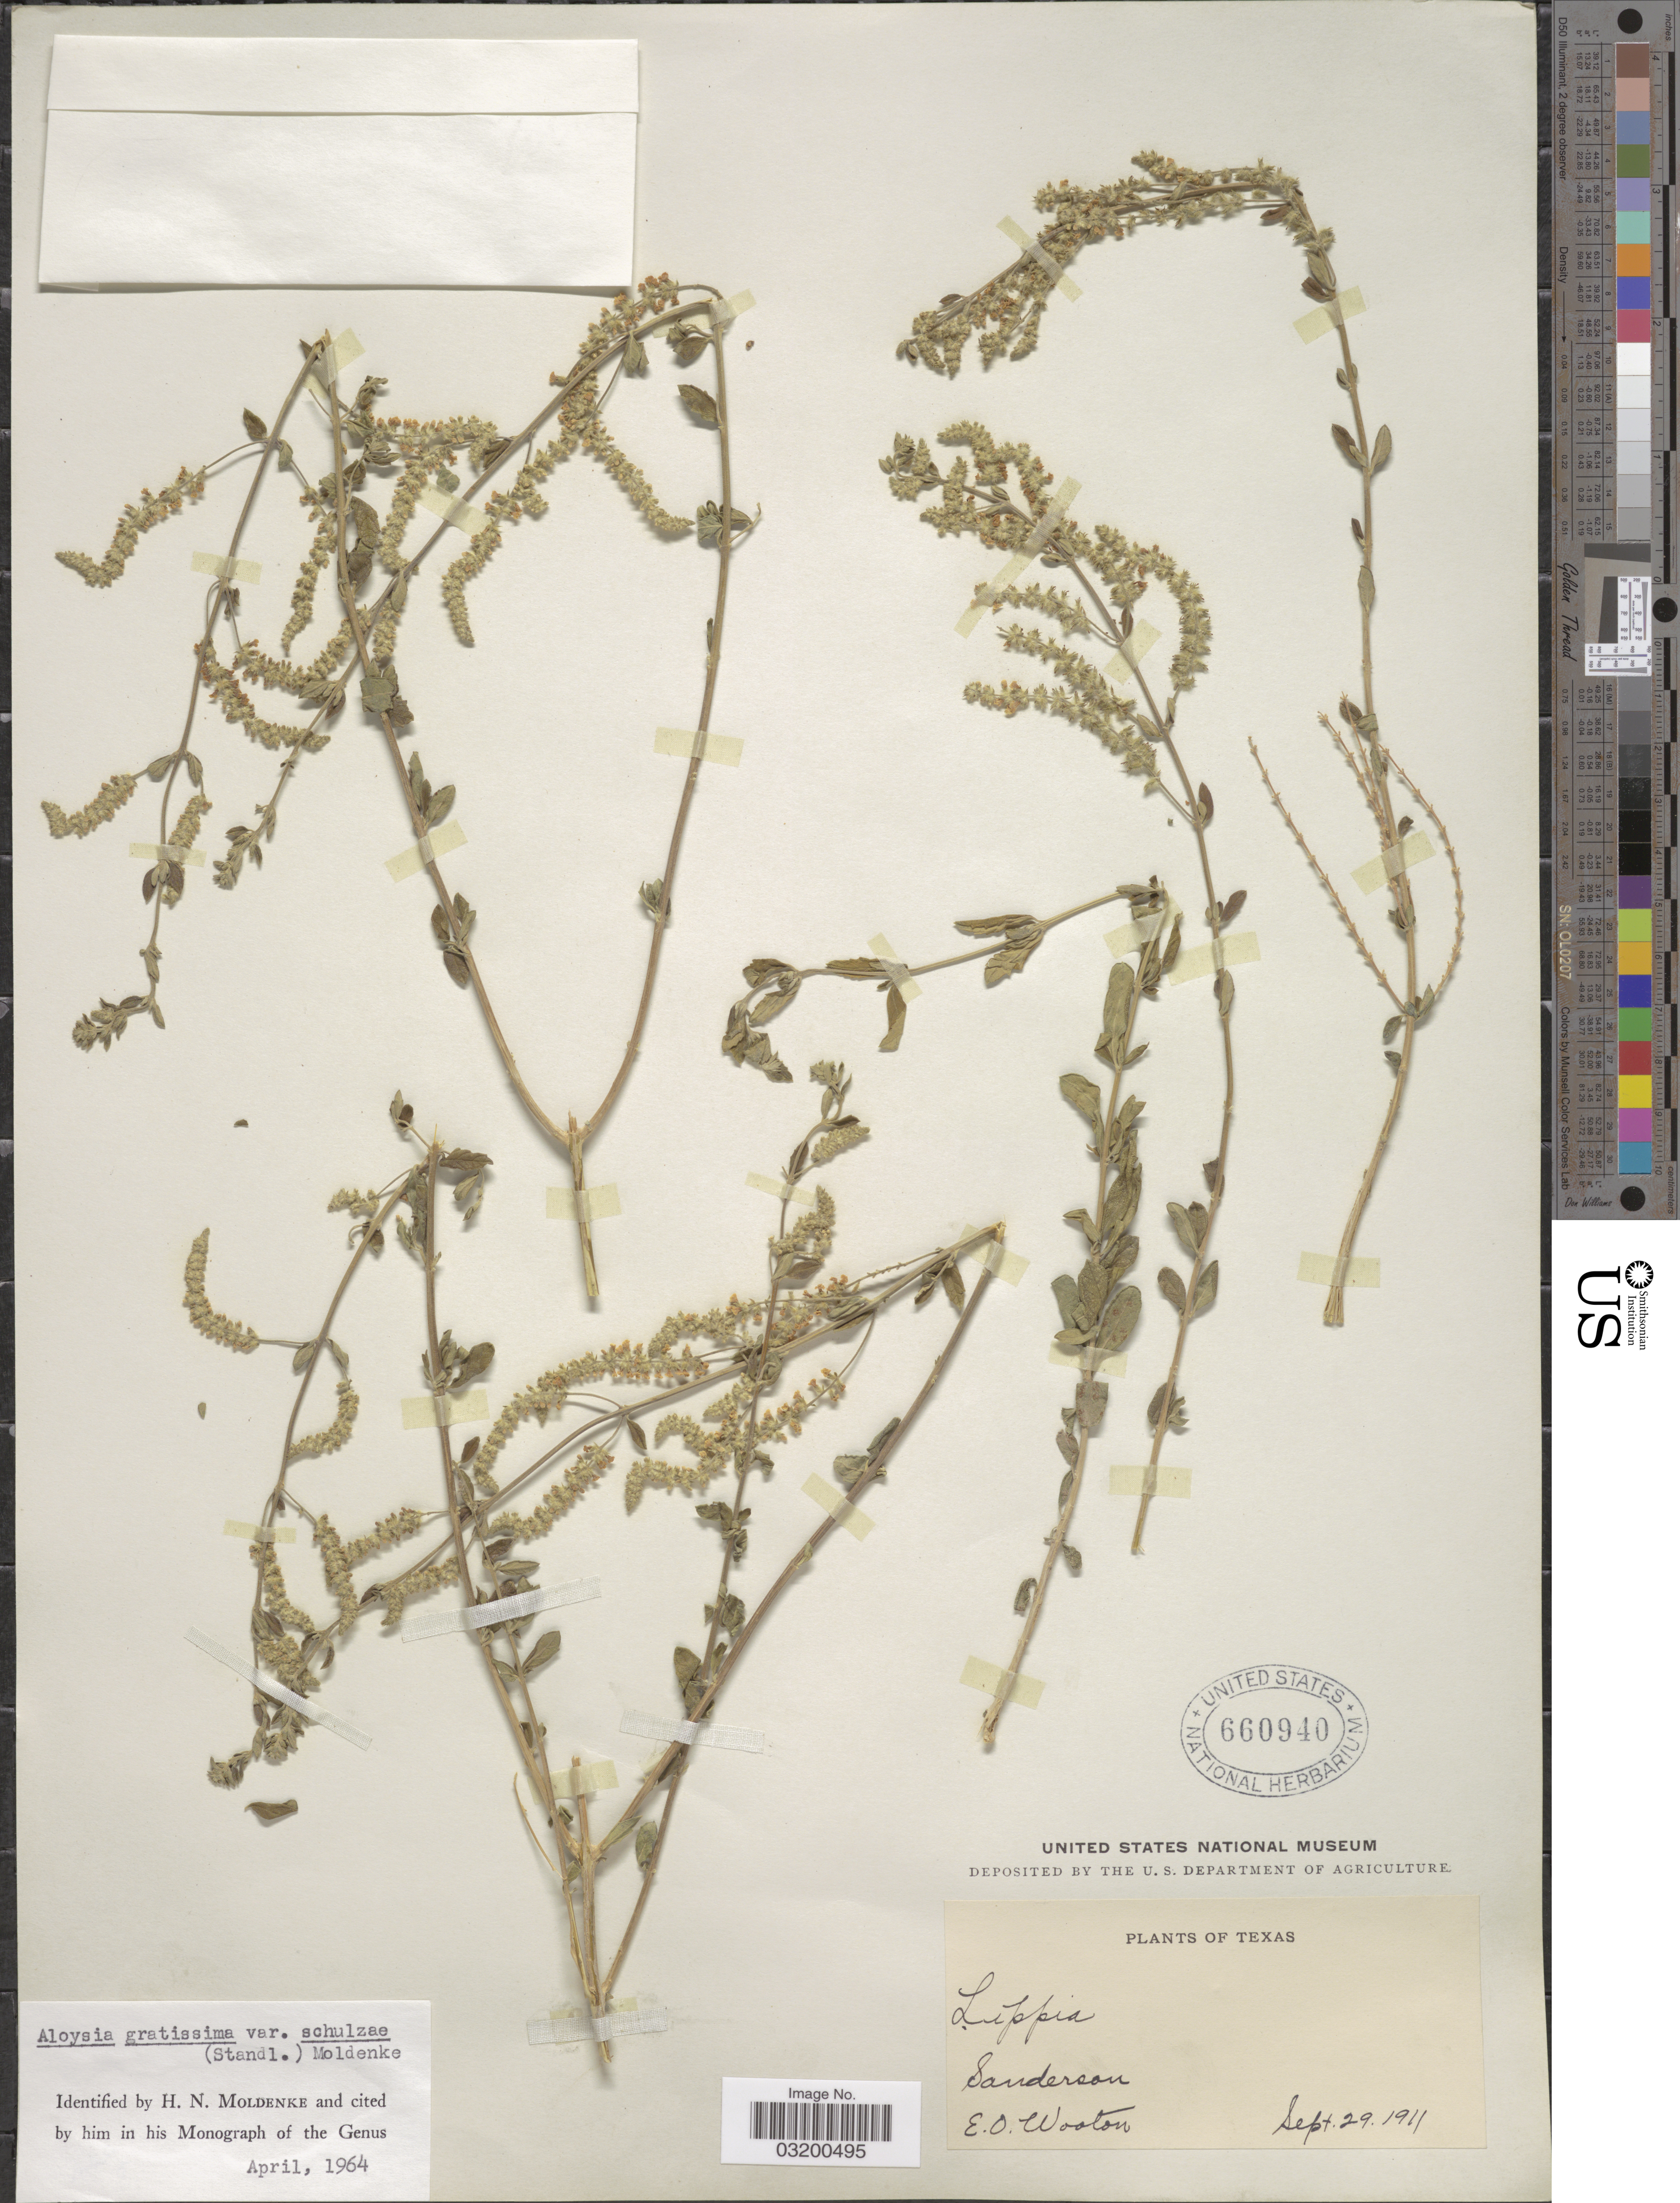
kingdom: Plantae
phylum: Tracheophyta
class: Magnoliopsida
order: Lamiales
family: Verbenaceae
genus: Aloysia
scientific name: Aloysia gratissima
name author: (Gillies & Hook.) Tronc.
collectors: E. O. Wooton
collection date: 1911-09-29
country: United States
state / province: Texas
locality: Sanderson.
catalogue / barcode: US 660940